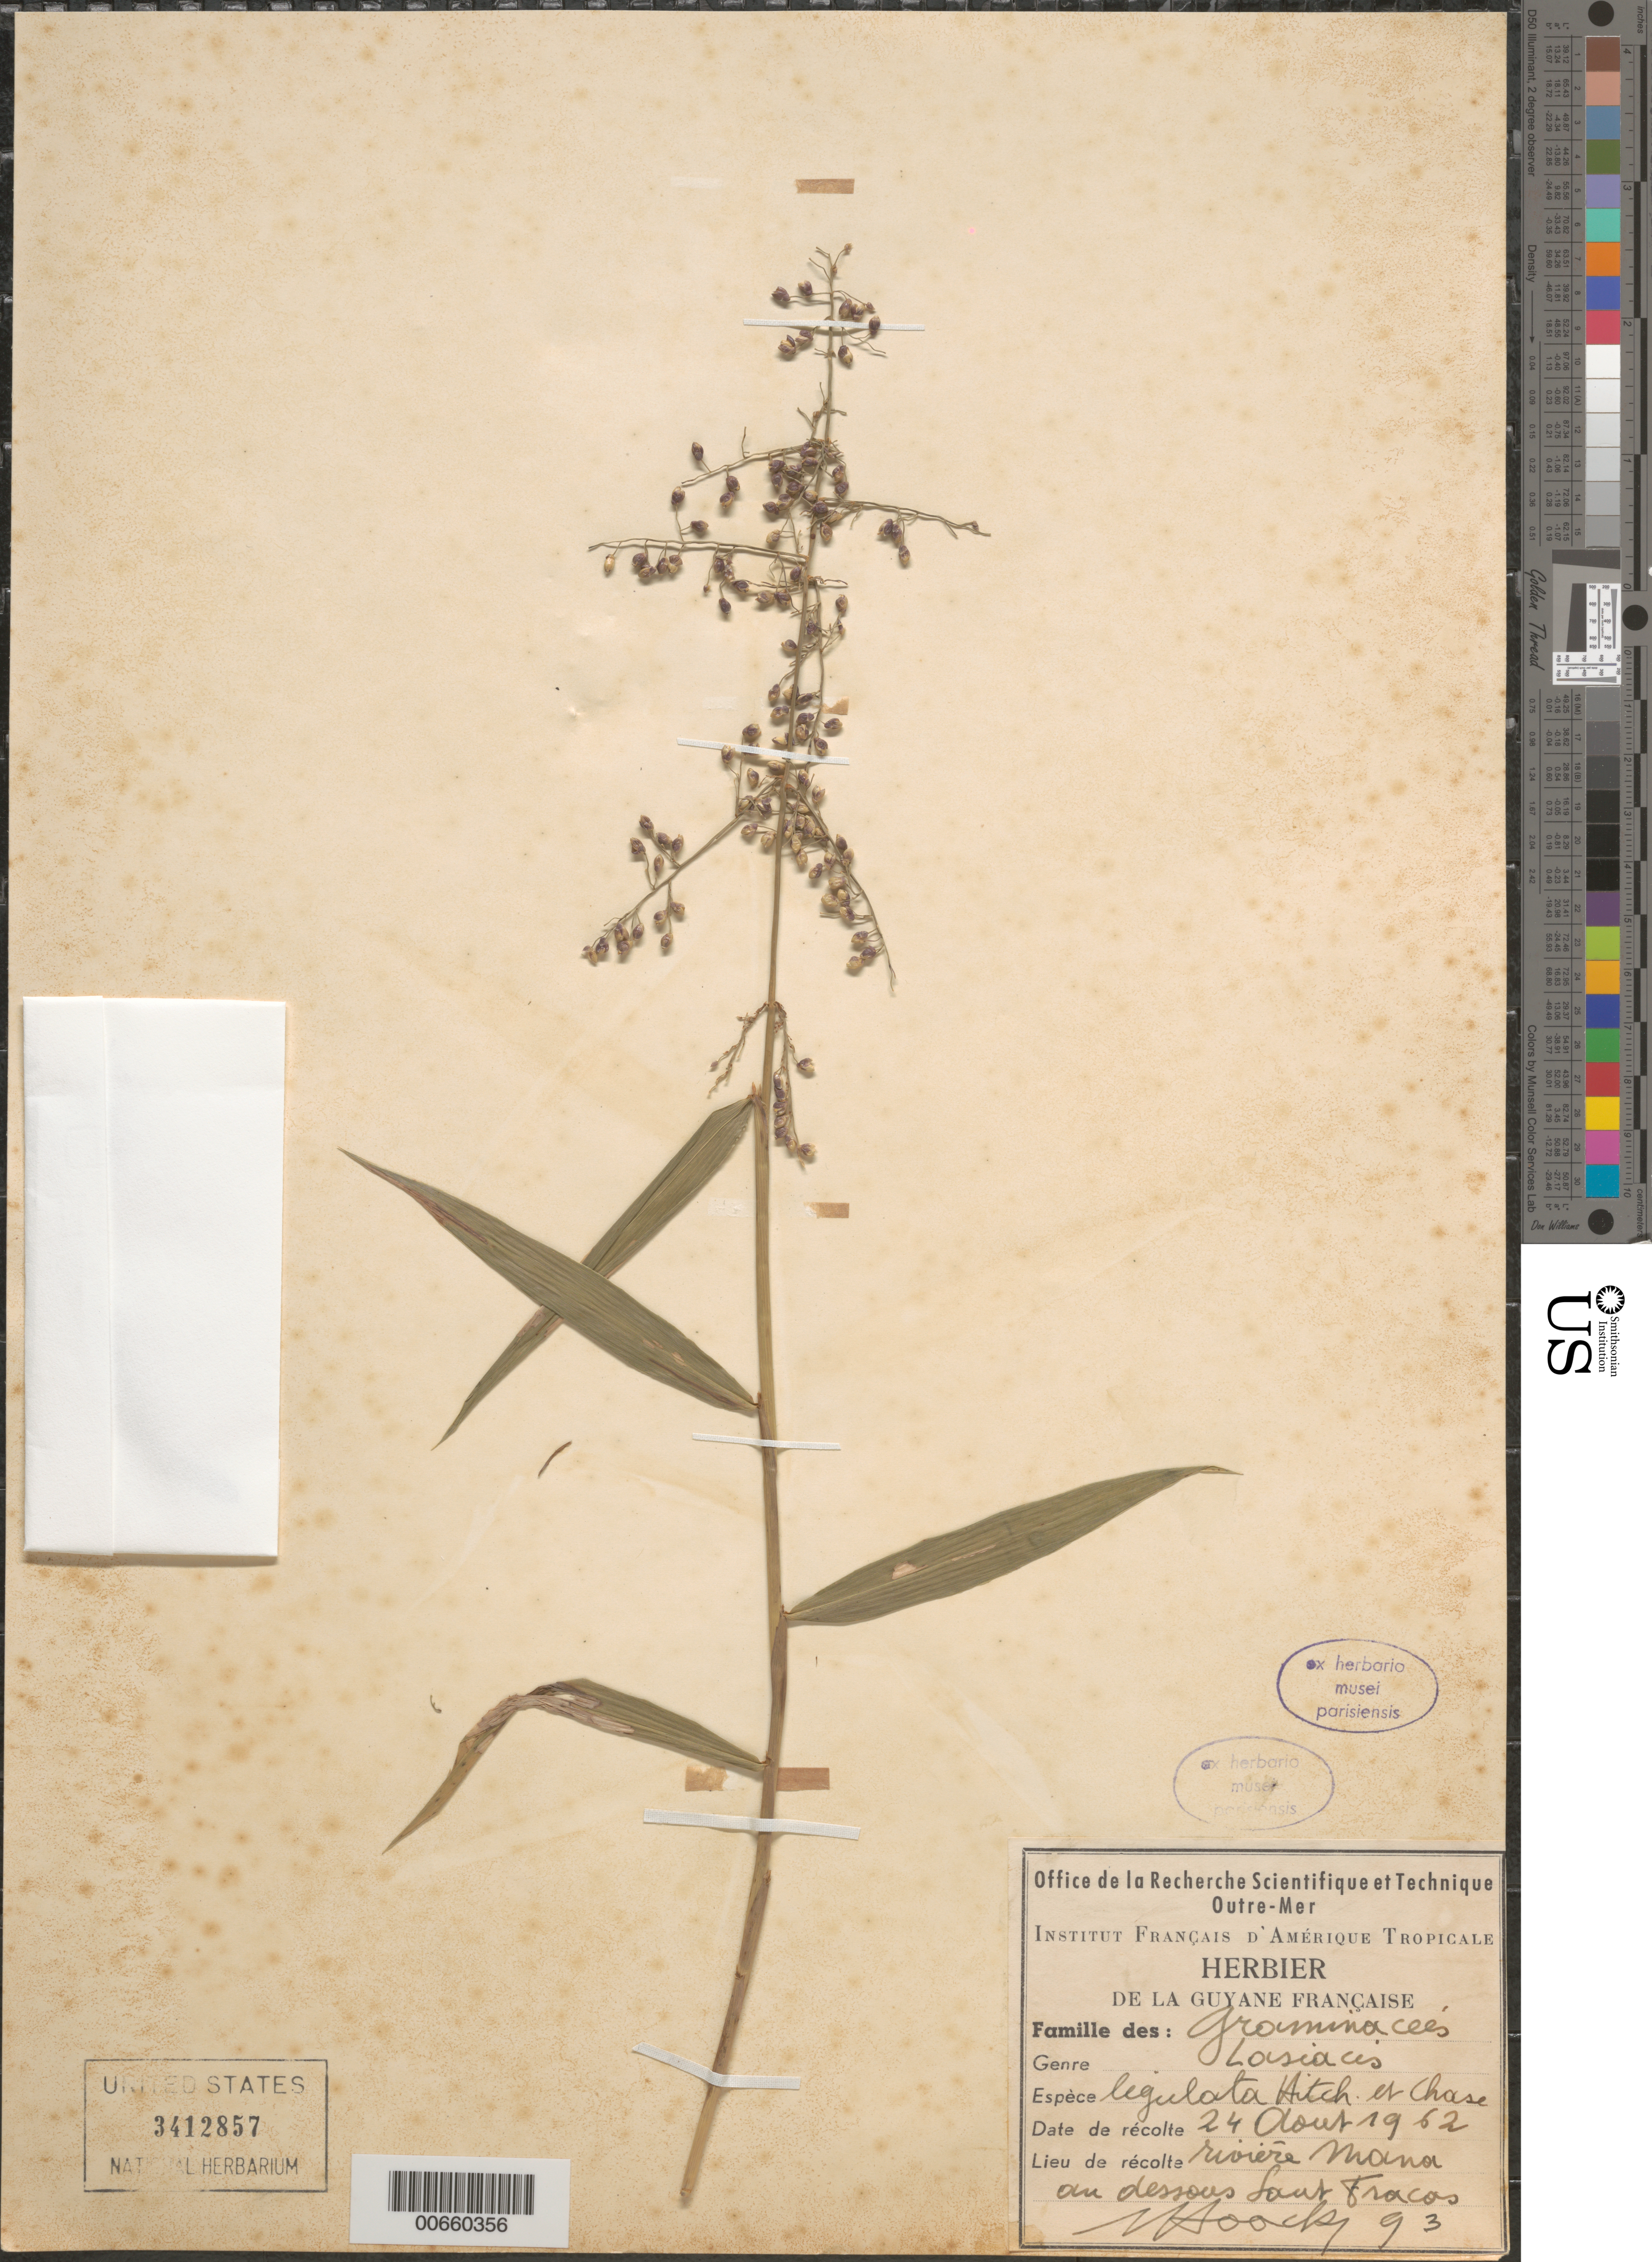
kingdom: Plantae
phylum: Tracheophyta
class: Liliopsida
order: Poales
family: Poaceae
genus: Lasiacis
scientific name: Lasiacis ligulata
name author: Hitchc. & Chase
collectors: J. Hoock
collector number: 93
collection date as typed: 24-Aug-62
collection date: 1962-08-24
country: French Guiana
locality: Rivière Mana, au dessous Saut Fracas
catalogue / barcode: US 3412857